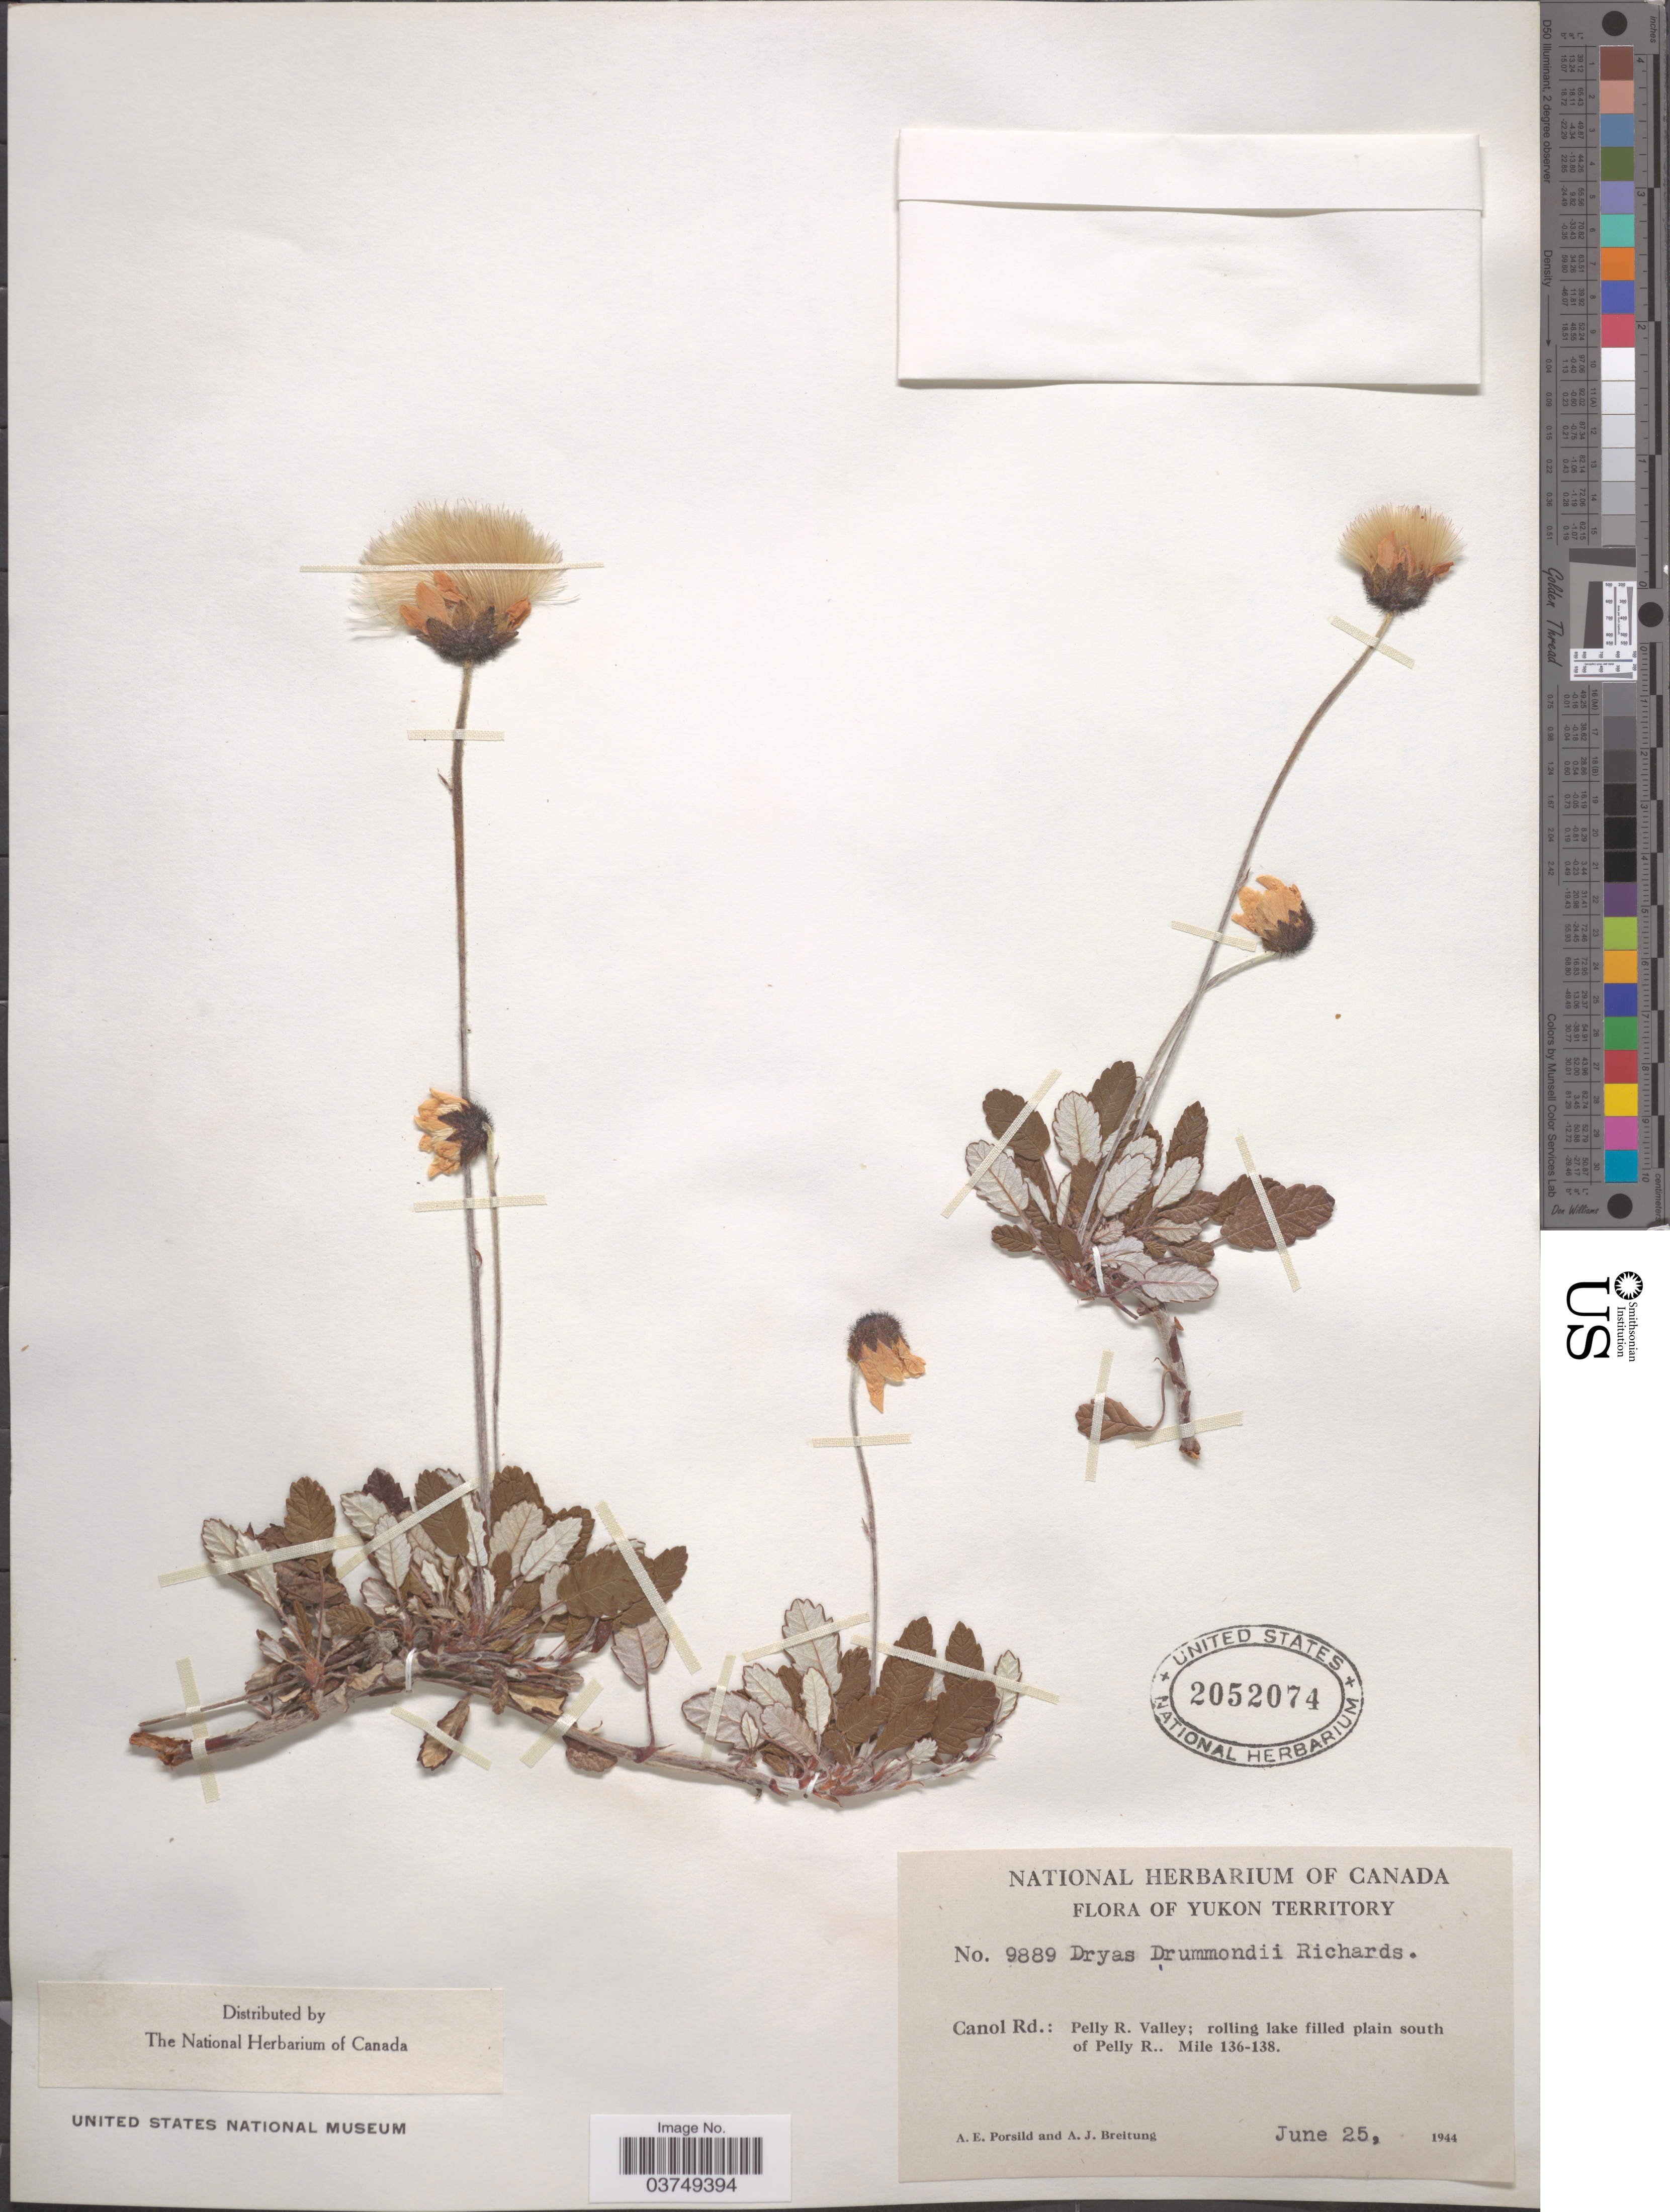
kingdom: Plantae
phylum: Tracheophyta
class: Magnoliopsida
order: Rosales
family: Rosaceae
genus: Dryas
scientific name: Dryas drummondii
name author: Hook. & Richardson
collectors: A. E. Porsild & A. Breitung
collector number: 9889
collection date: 1944-06-25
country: Canada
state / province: Yukon Territory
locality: Canol Rd.: Pelly R. Valley; rolling lake filled plain south of Pelly R.. Mile 136-138.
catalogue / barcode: US 2052074